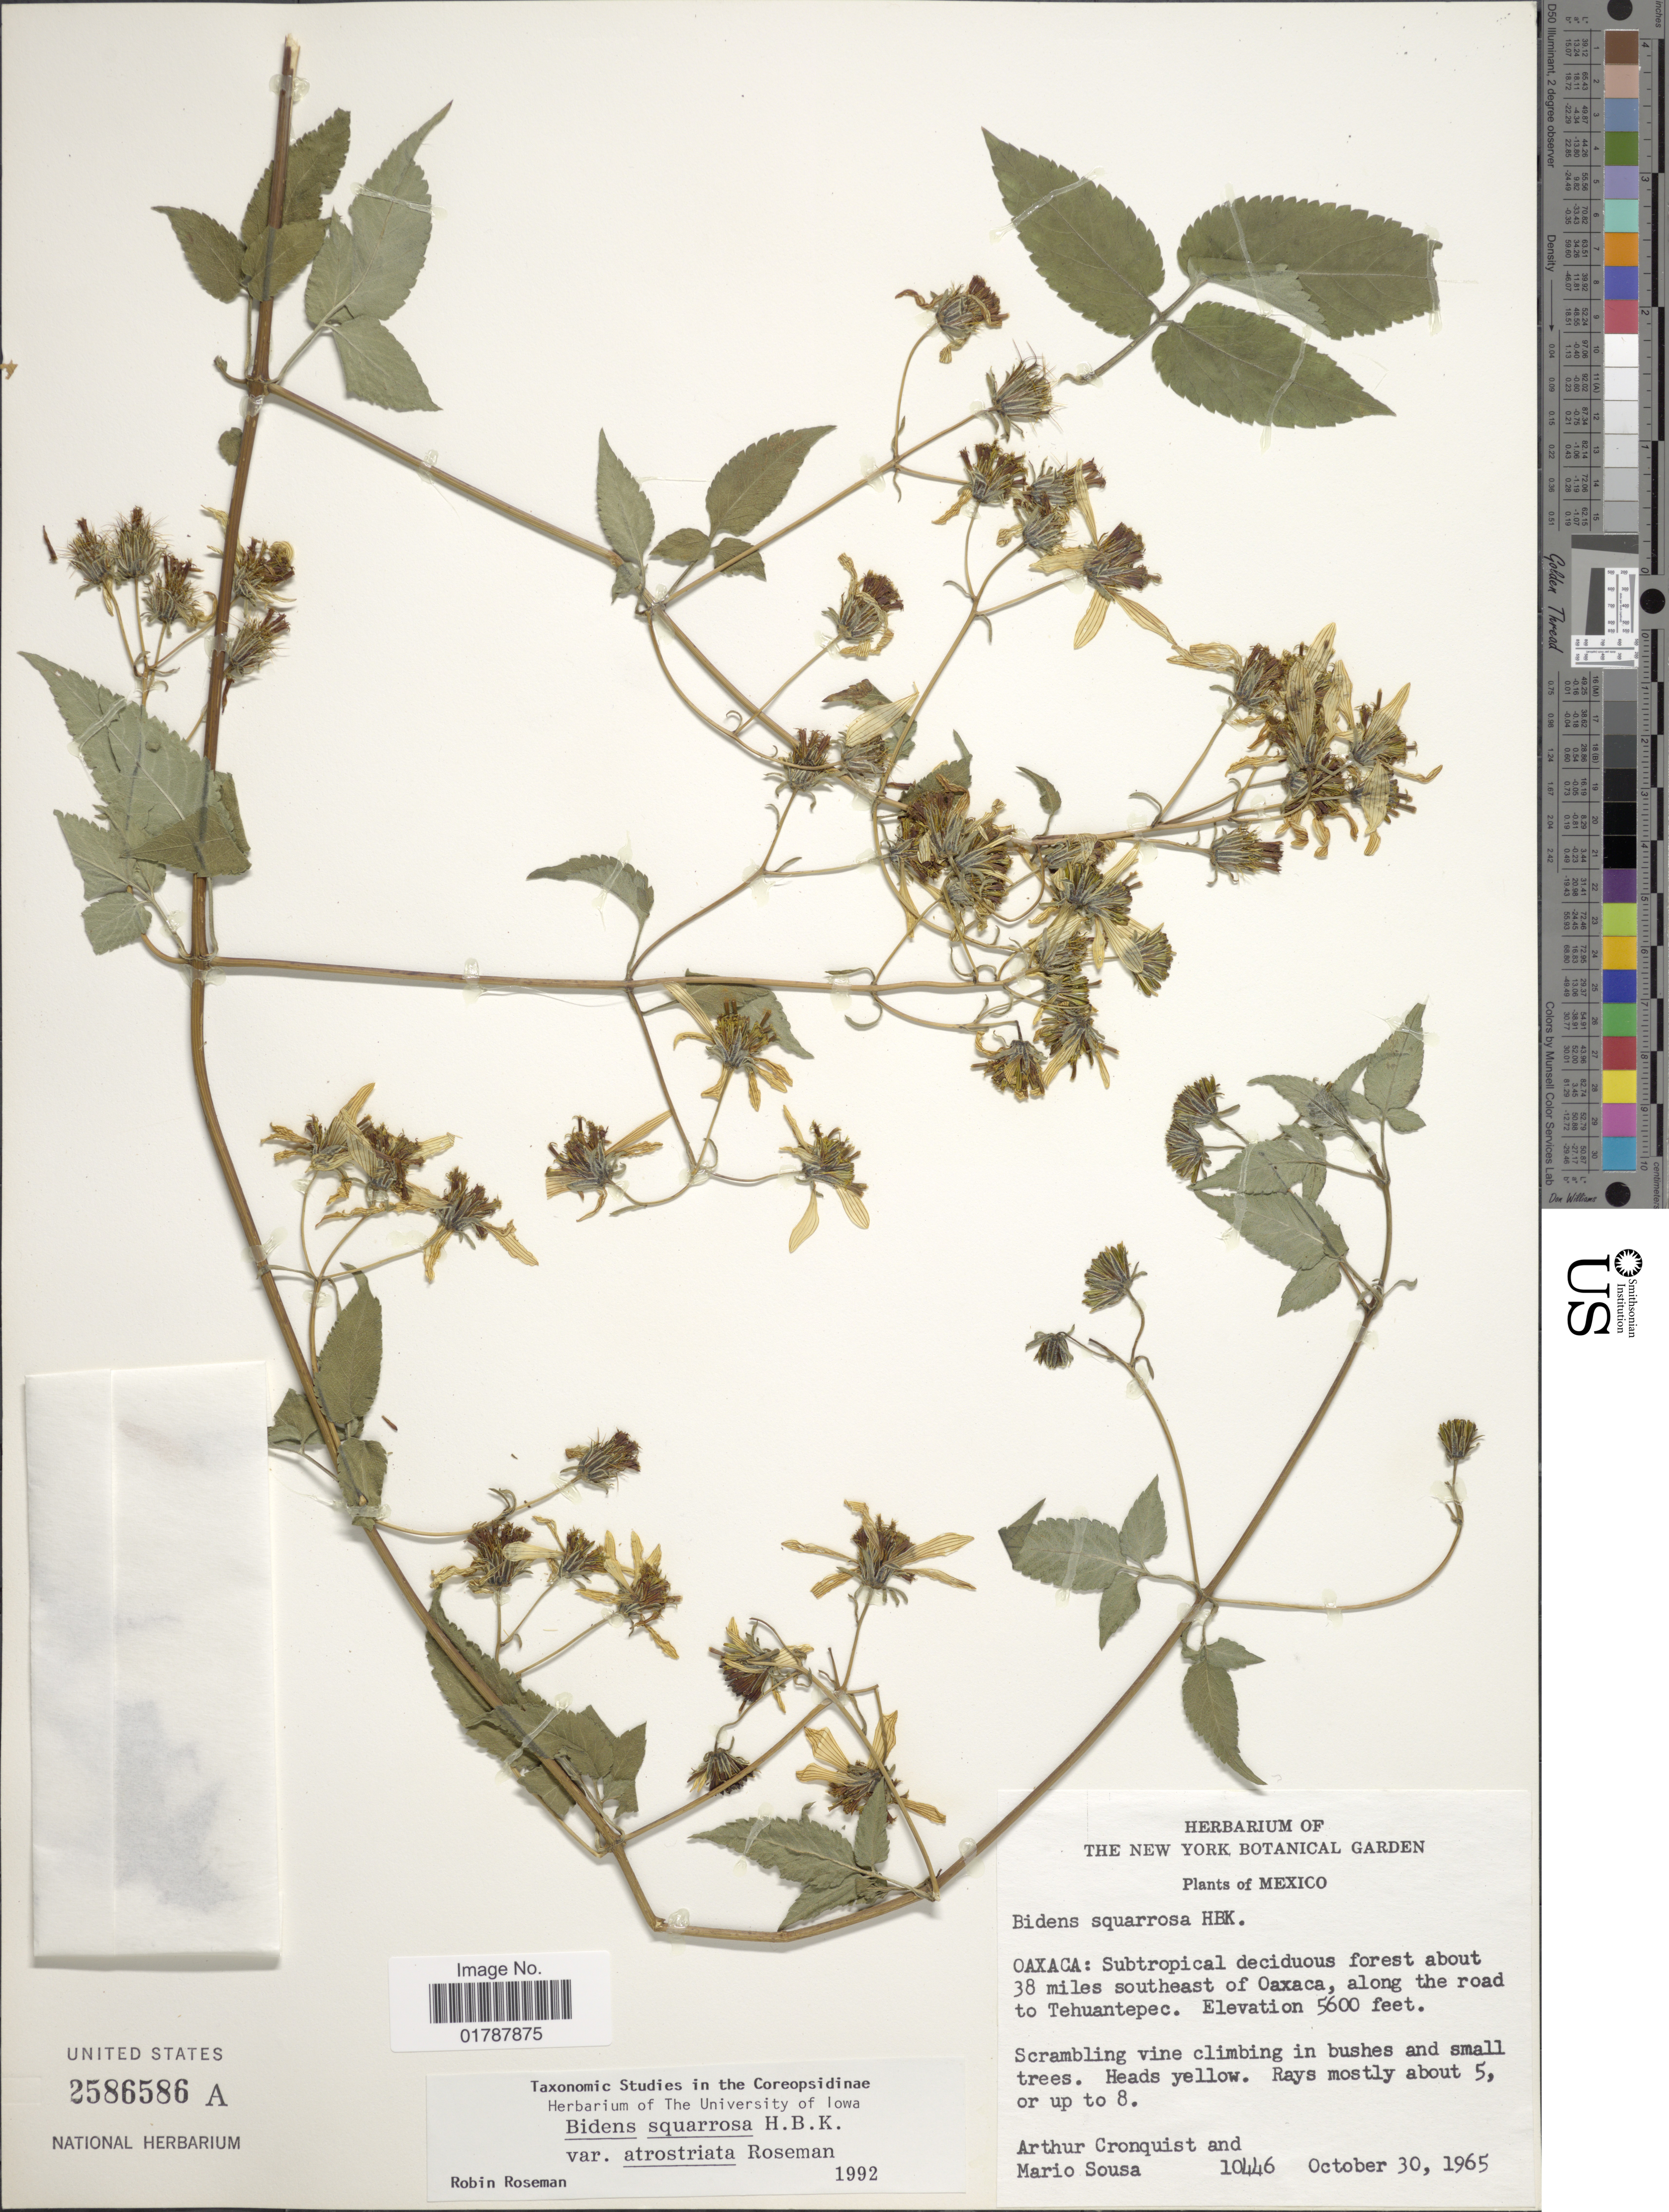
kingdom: Plantae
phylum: Tracheophyta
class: Magnoliopsida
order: Asterales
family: Asteraceae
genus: Bidens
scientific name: Bidens squarrosa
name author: Kunth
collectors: A. J. Cronquist & M. Sousa S.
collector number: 10446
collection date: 1965-10-30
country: Mexico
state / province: Oaxaca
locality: Oaxaca: Subtropical deciduous forest about 38 miles southeast of Oaxaca, along the road to Tehuantepec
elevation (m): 1707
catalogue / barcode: US 2586586A